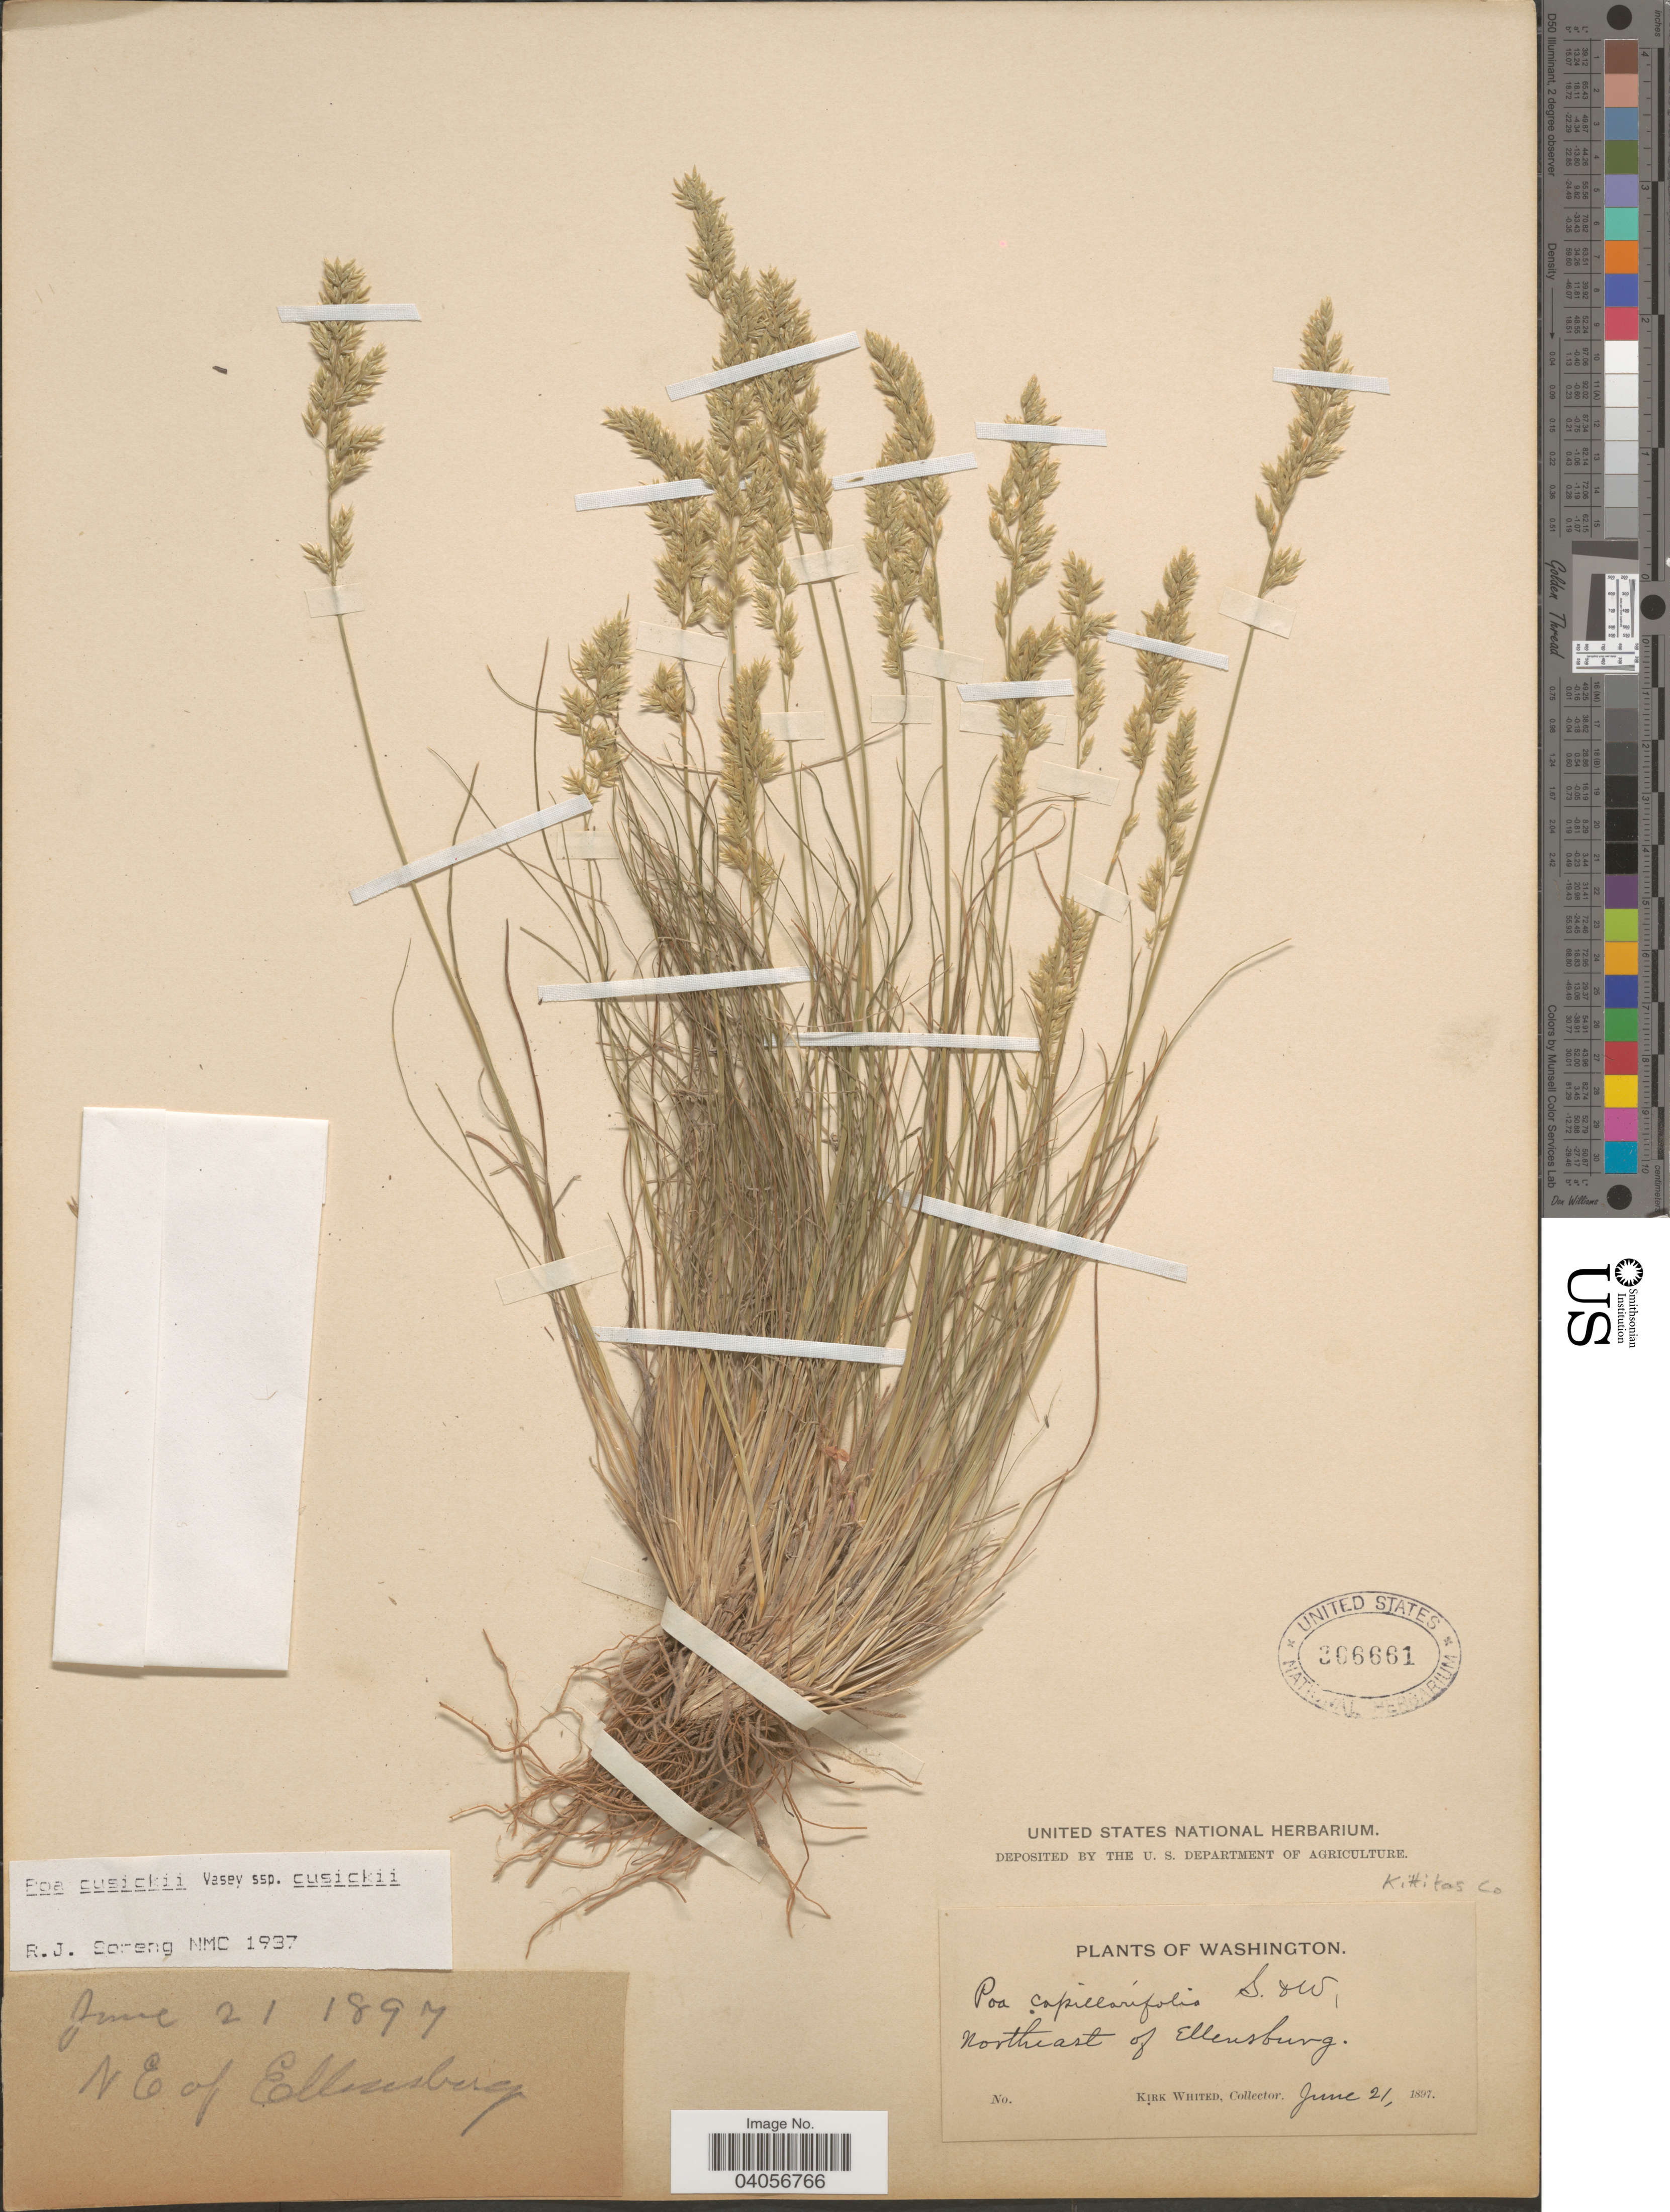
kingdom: Plantae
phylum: Tracheophyta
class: Liliopsida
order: Poales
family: Poaceae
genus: Poa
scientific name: Poa cusickii subsp. cusickii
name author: Vasey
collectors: K. Whited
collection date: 1897-06-21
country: United States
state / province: Washington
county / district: Kittitas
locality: Northeast of Ellensburg. Kittitas Co.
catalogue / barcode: US 366661